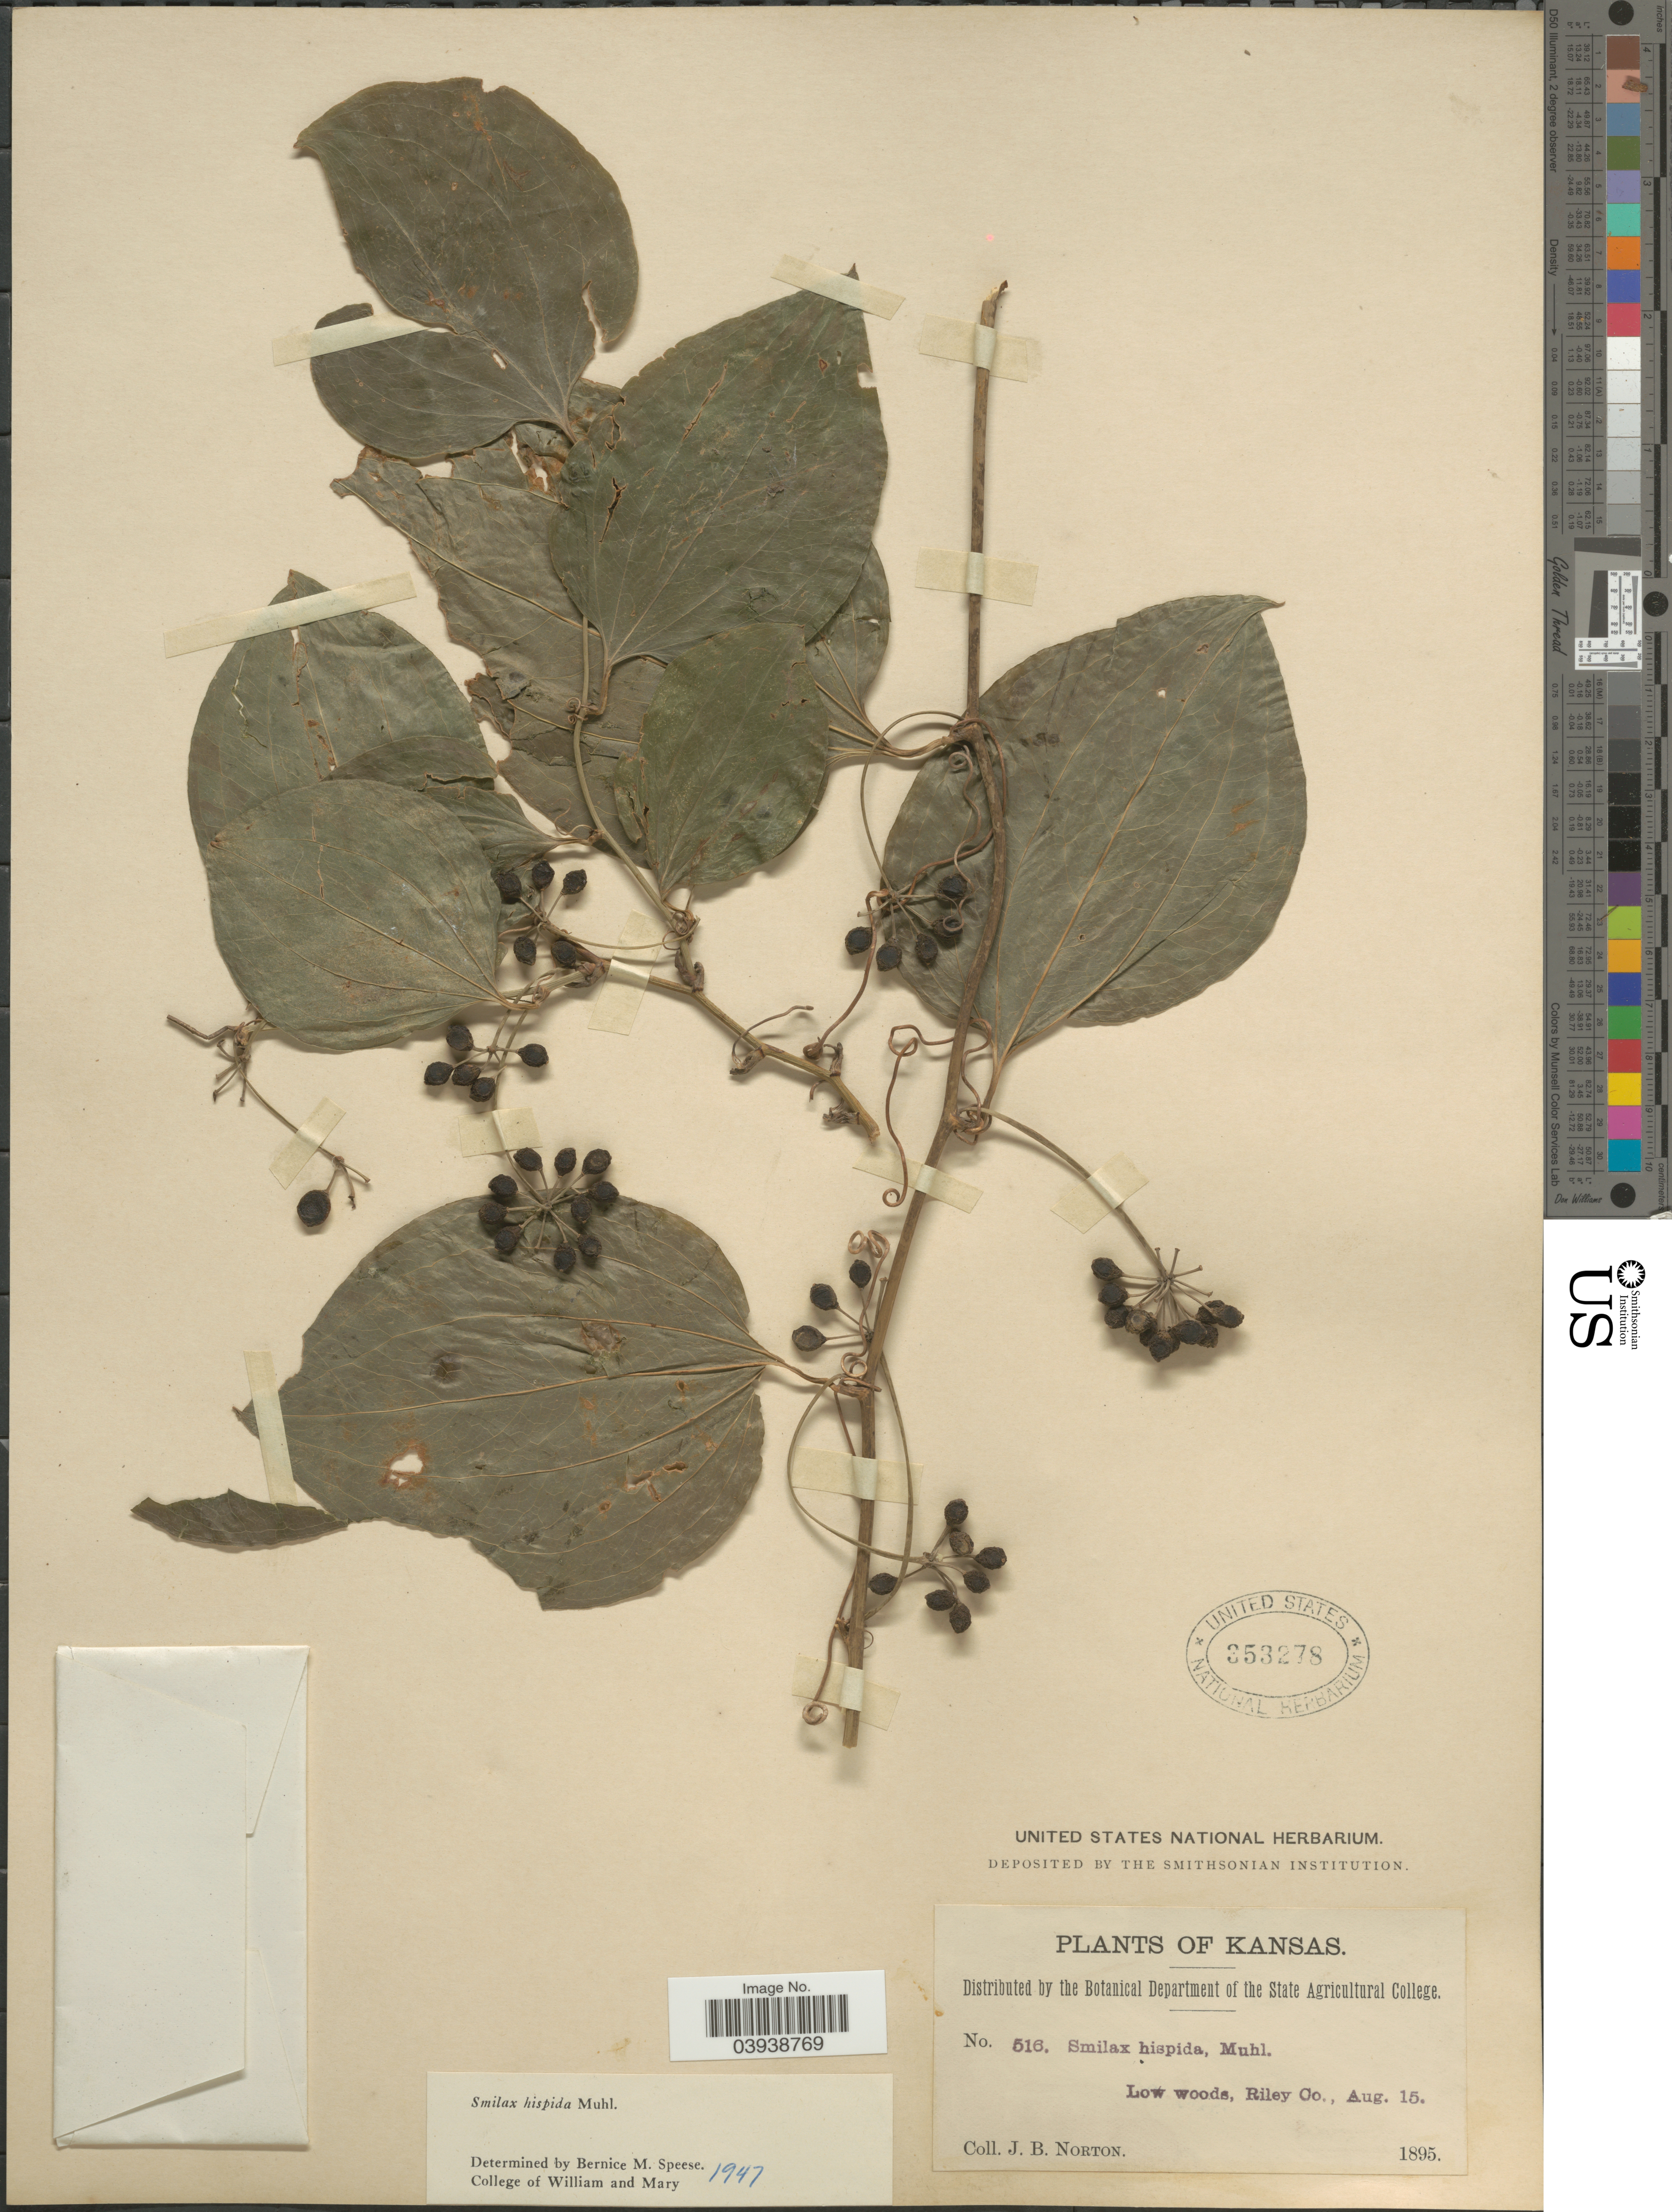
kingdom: Plantae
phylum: Tracheophyta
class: Liliopsida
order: Liliales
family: Smilacaceae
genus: Smilax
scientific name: Smilax hispida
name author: Raf.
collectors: J. B. Norton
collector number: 516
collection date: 1895-08-15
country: United States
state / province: Kansas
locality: Riley Co.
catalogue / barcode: US 353278